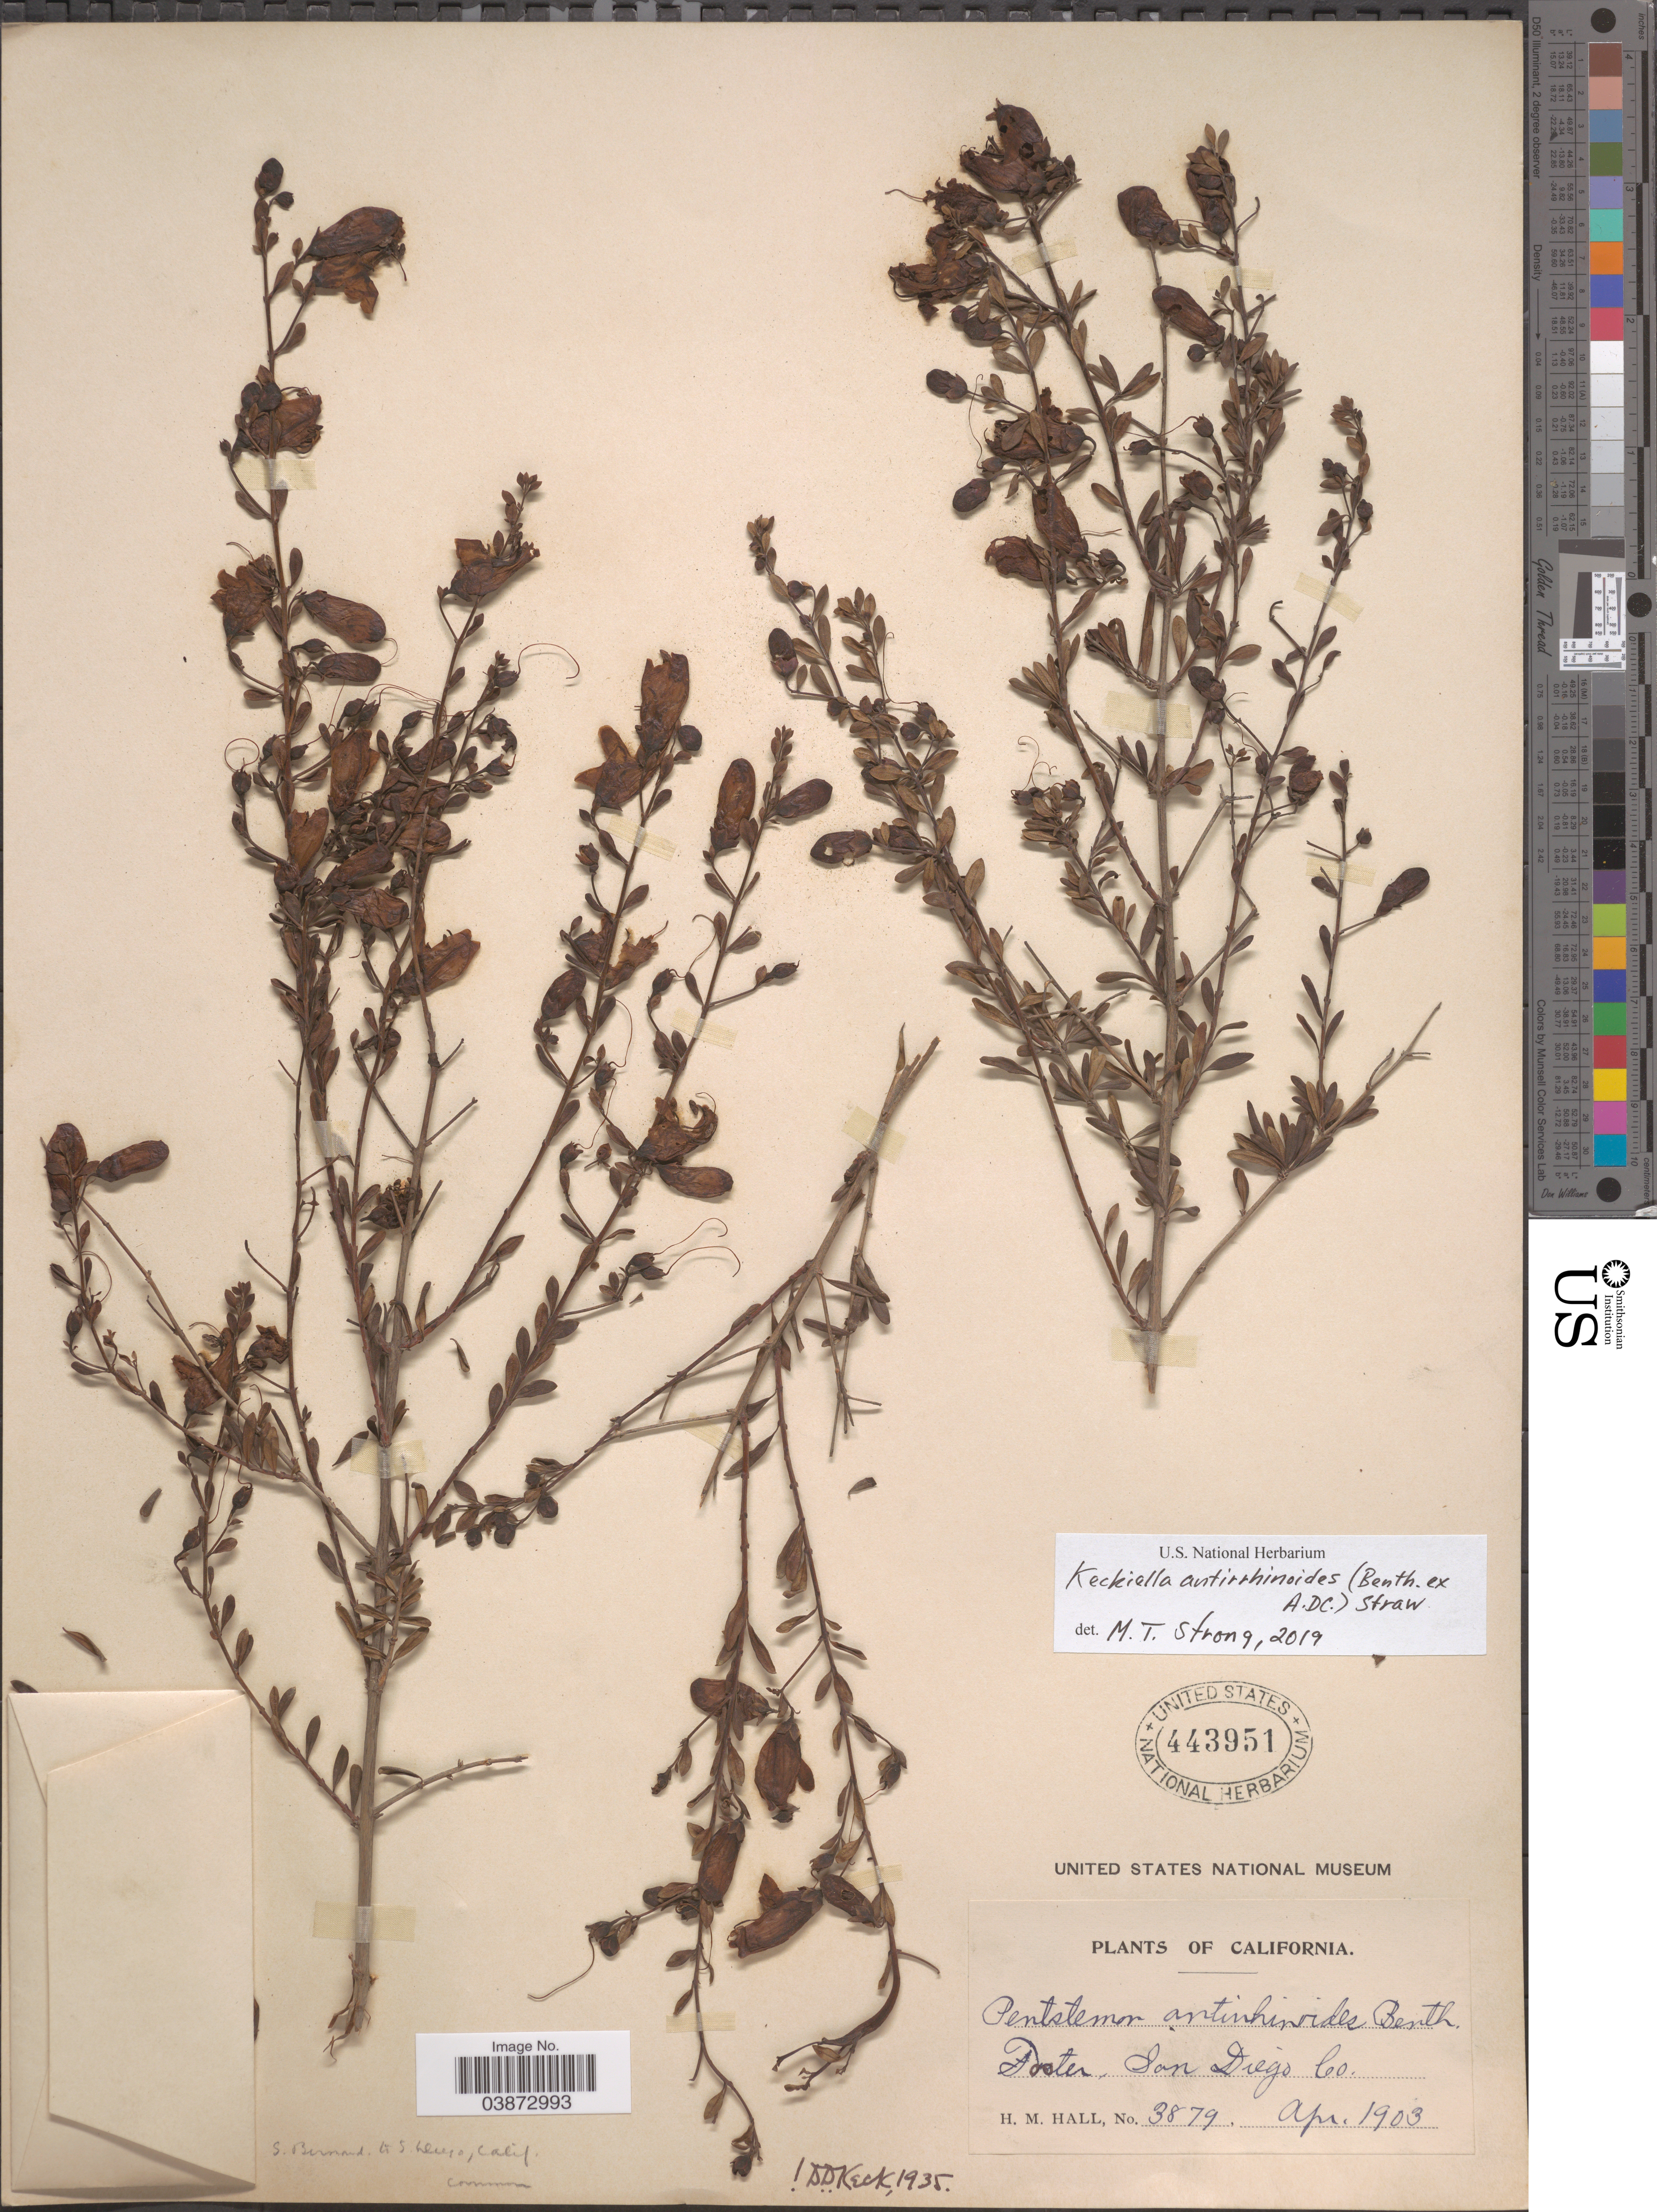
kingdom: Plantae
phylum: Tracheophyta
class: Magnoliopsida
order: Lamiales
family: Plantaginaceae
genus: Penstemon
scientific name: Penstemon antirrhinoides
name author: Benth.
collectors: H. M. Hall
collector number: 3879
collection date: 1903-04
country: United States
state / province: California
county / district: San Diego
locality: Foster, San Diego Co.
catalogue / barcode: US 443951